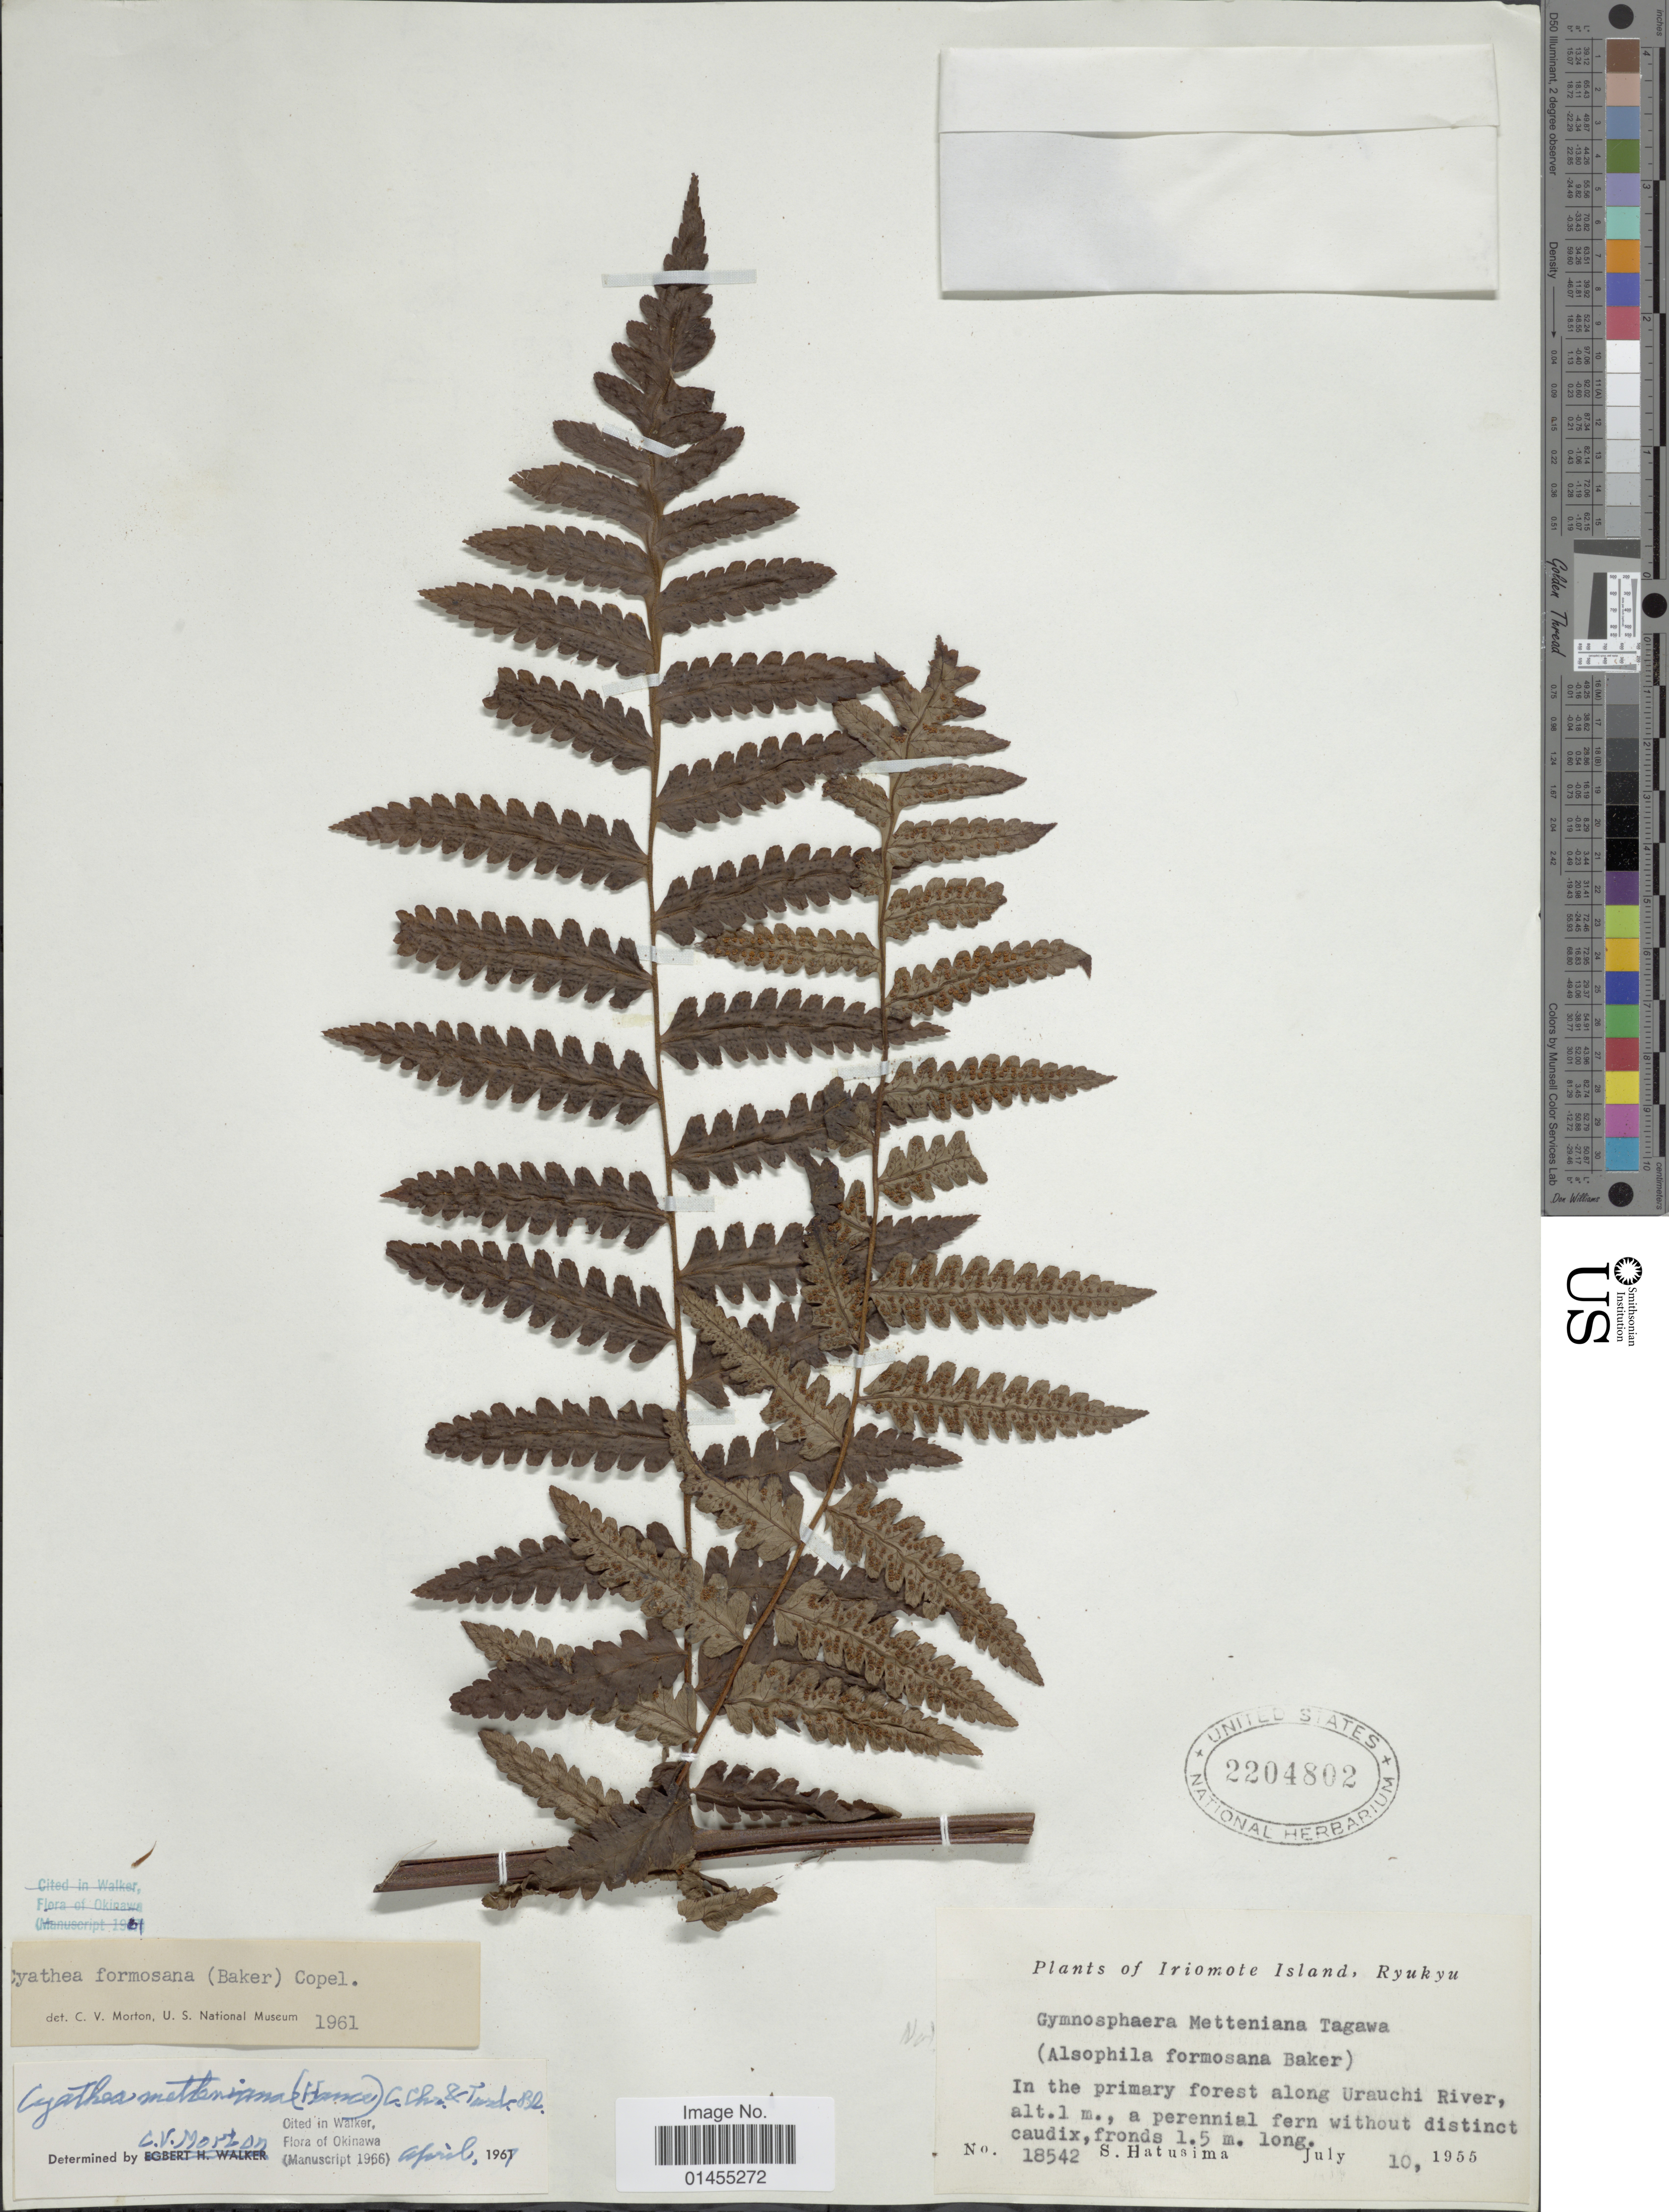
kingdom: Plantae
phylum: Tracheophyta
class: Polypodiopsida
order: Cyatheales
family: Cyatheaceae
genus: Alsophila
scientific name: Alsophila metteniana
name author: Hance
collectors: S. Hatusima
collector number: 18542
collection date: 1955-07-10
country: Japan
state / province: Okinawa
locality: Iriomote Island, Ryukyu, in the primary forest along Urauchi River.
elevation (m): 1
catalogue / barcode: US 2204802